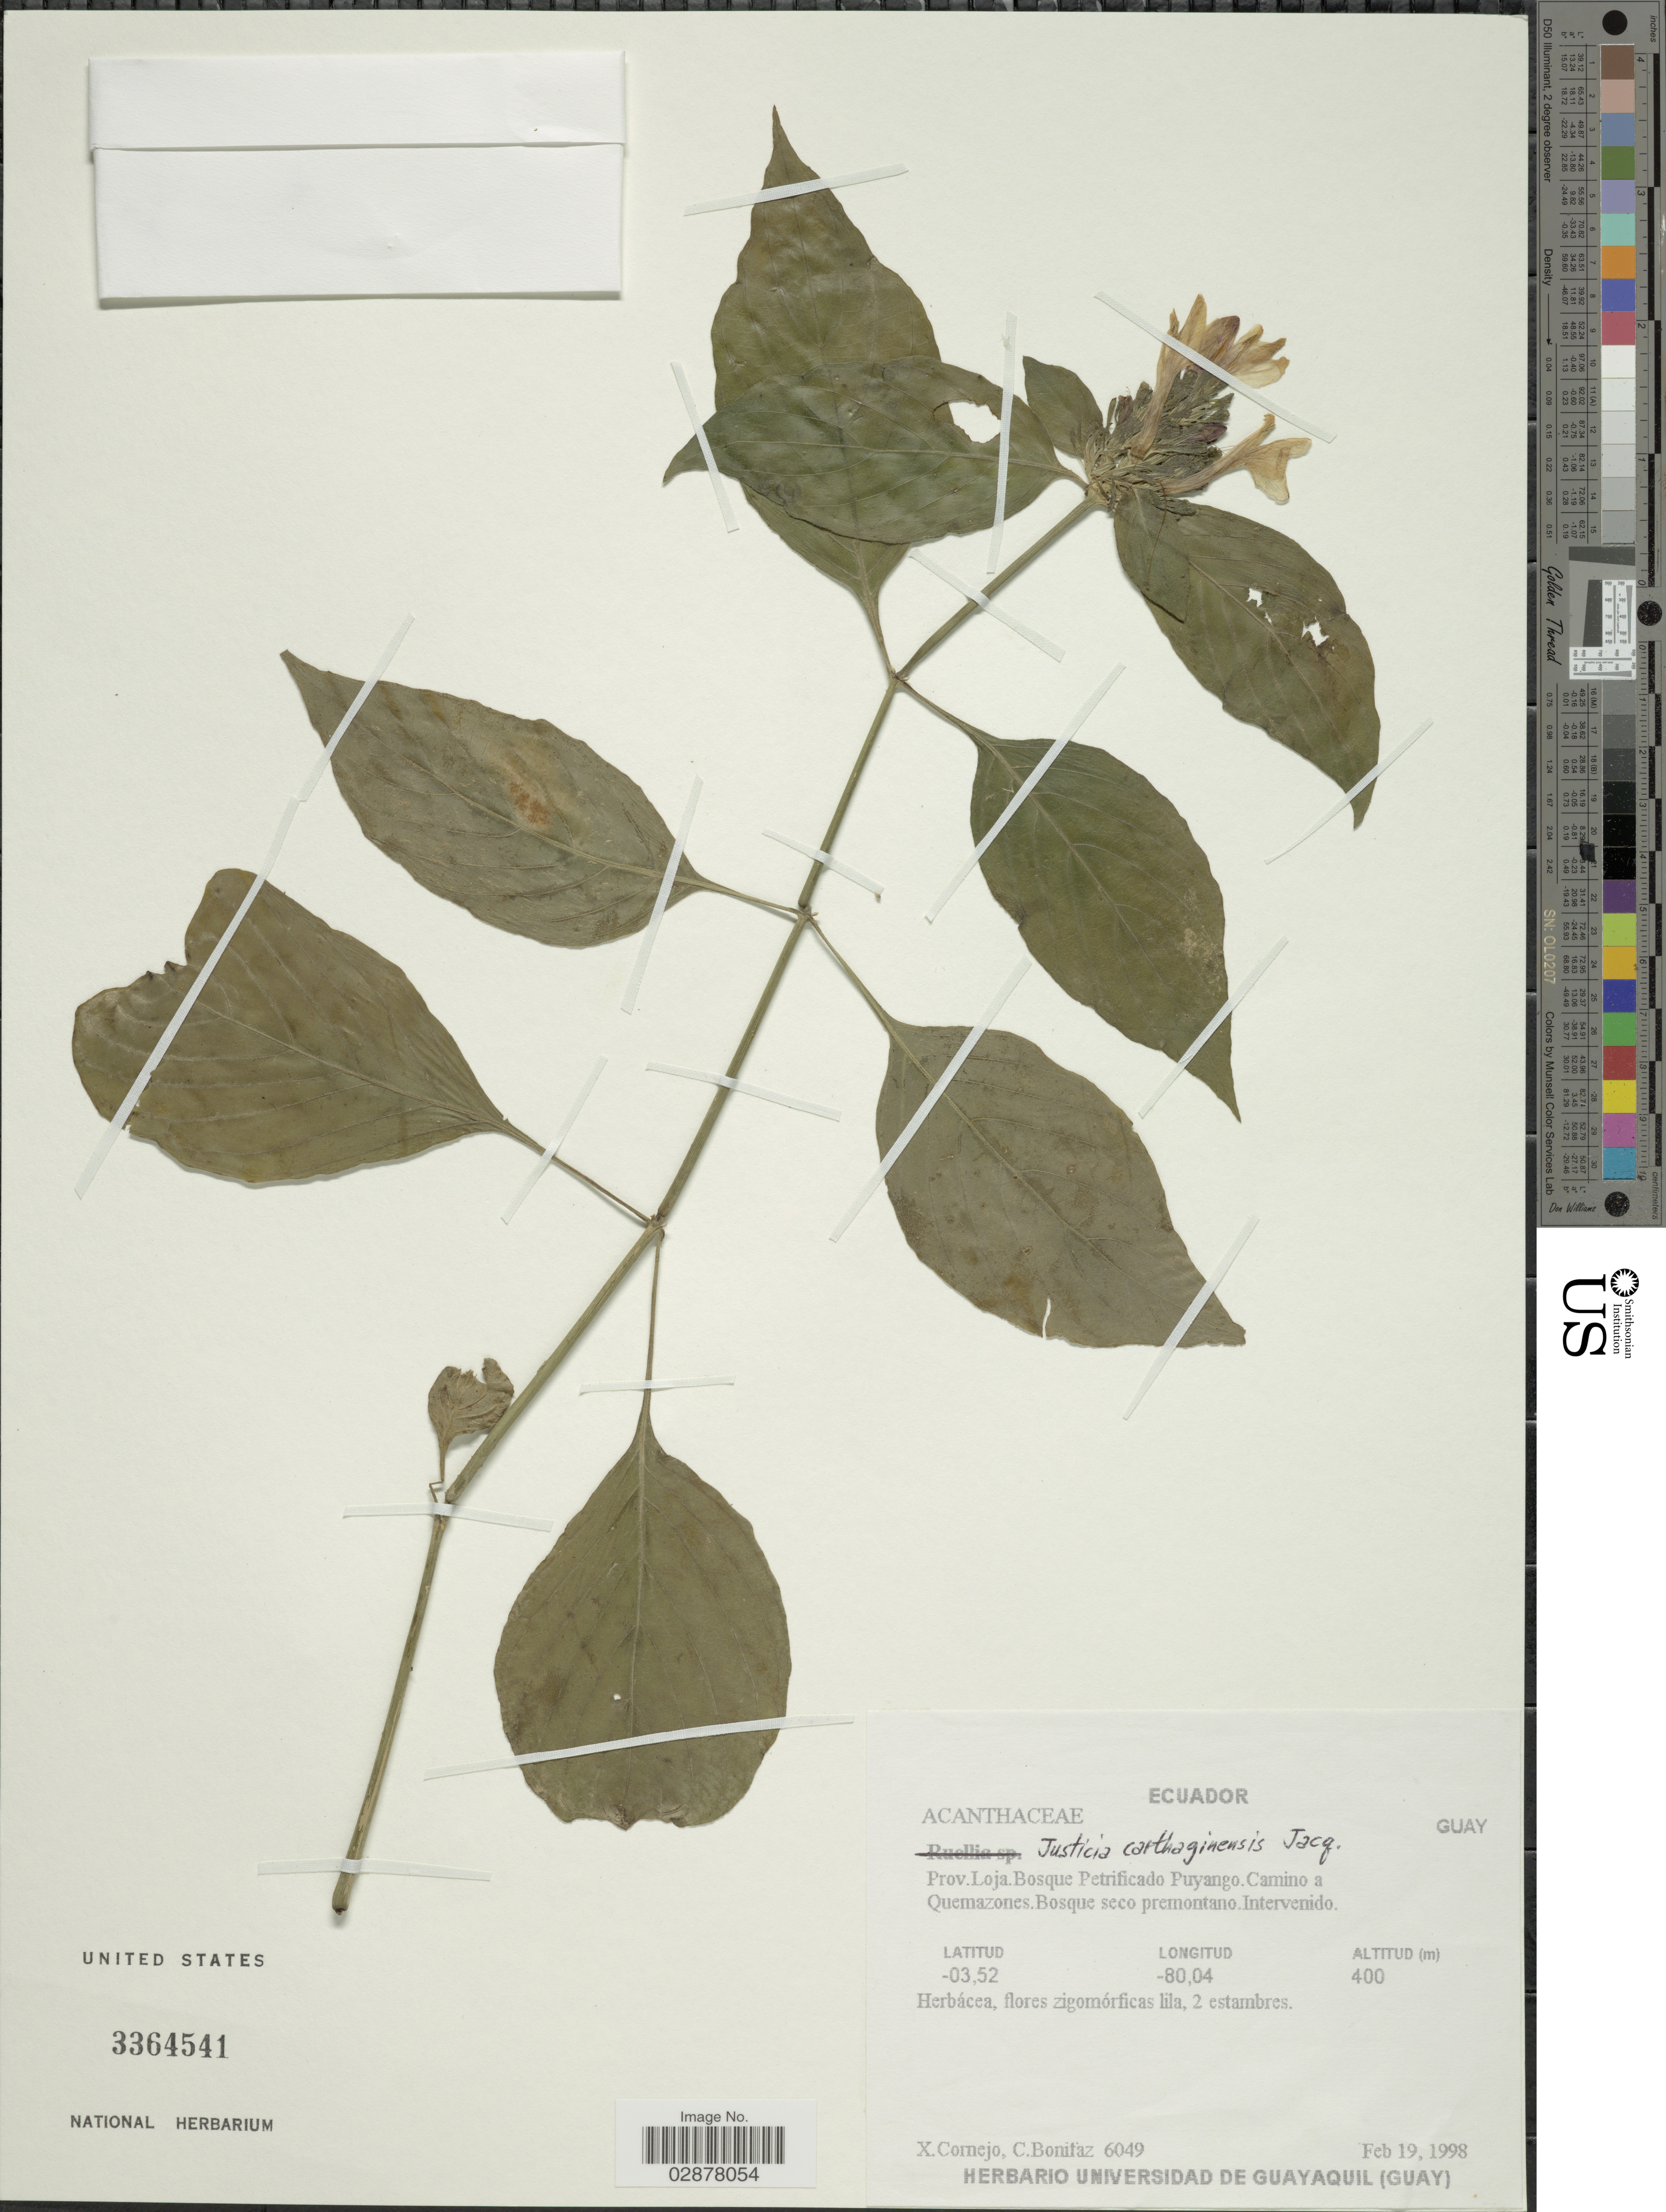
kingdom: Plantae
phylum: Tracheophyta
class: Magnoliopsida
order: Lamiales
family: Acanthaceae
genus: Justicia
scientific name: Justicia carthaginensis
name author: Jacq.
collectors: X. F. Cornejo & C. Bonifaz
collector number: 6049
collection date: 1998-02-19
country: Ecuador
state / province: Loja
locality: Bosque Petrificado Puyango, Camino a Quemazones.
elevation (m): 400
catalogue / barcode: US 3364541